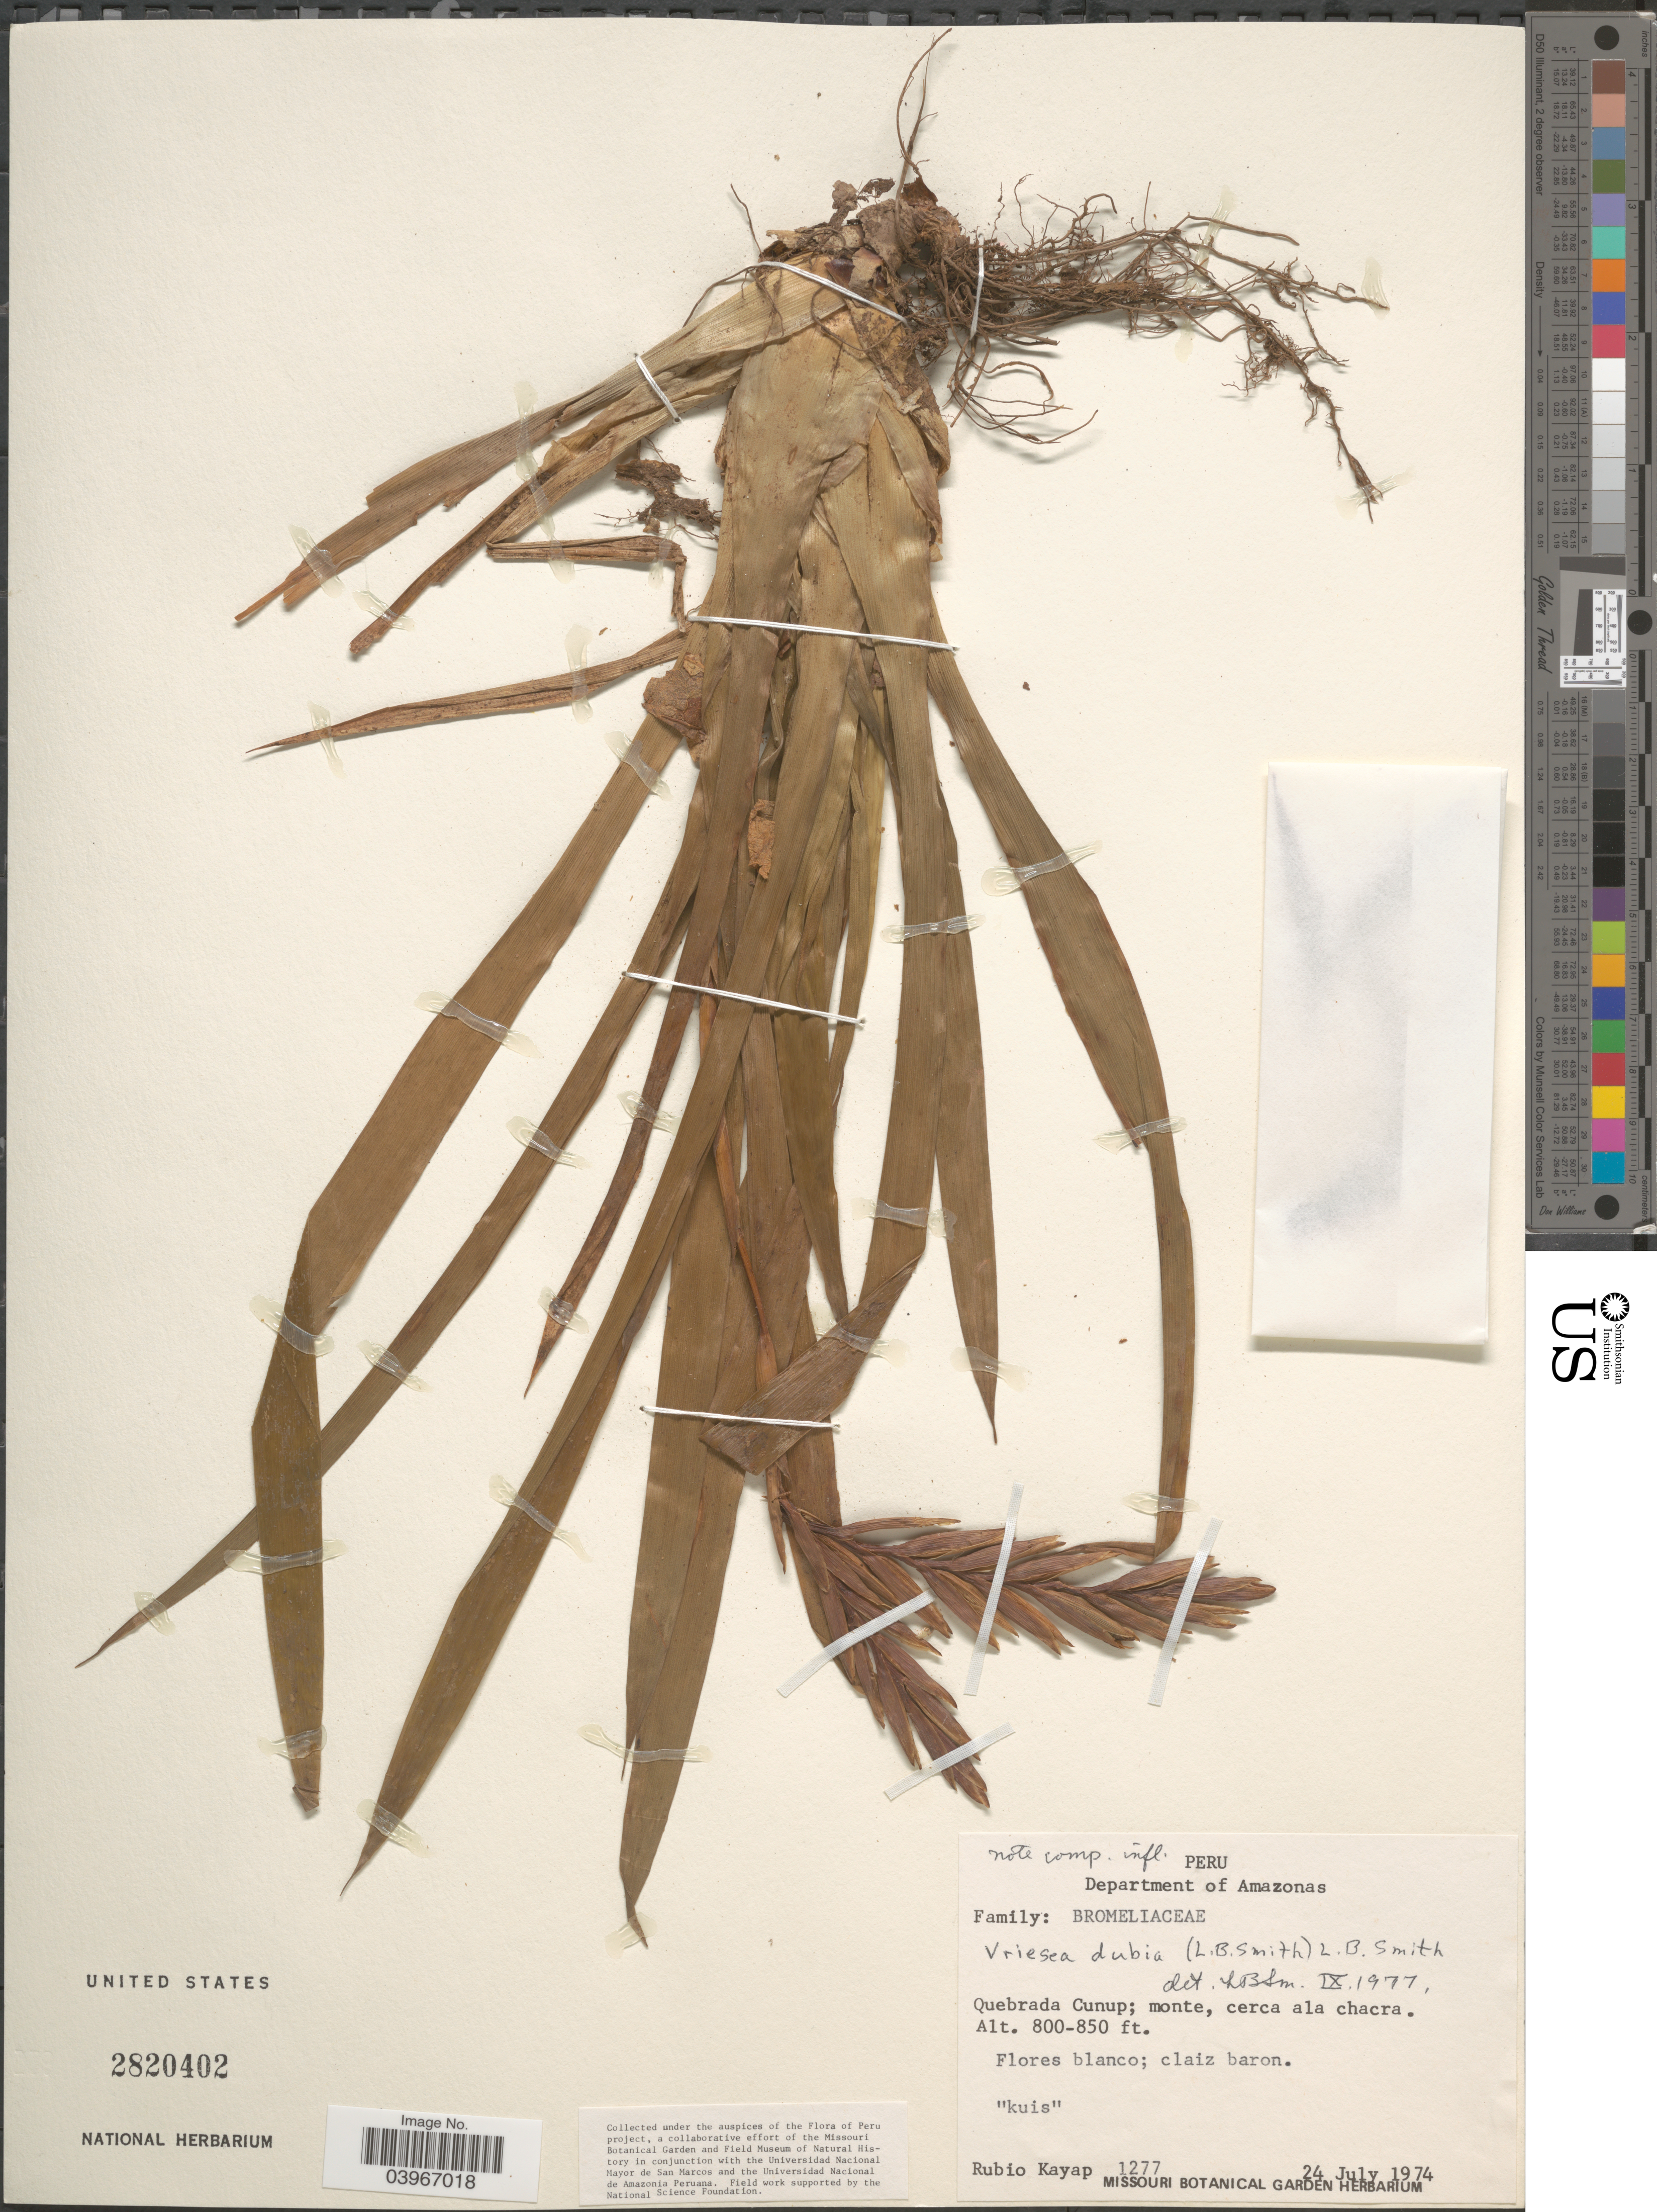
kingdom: Plantae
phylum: Tracheophyta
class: Liliopsida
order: Poales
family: Bromeliaceae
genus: Vriesea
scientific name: Vriesea dubia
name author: (L.B. Sm.) L.B. Sm.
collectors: R. Kayap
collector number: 1277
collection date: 1974-07-24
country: Peru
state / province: Amazonas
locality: Department of Amazonas. Quebrada Cunup; monte, cerca ala chacra.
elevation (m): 244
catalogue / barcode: US 2820402